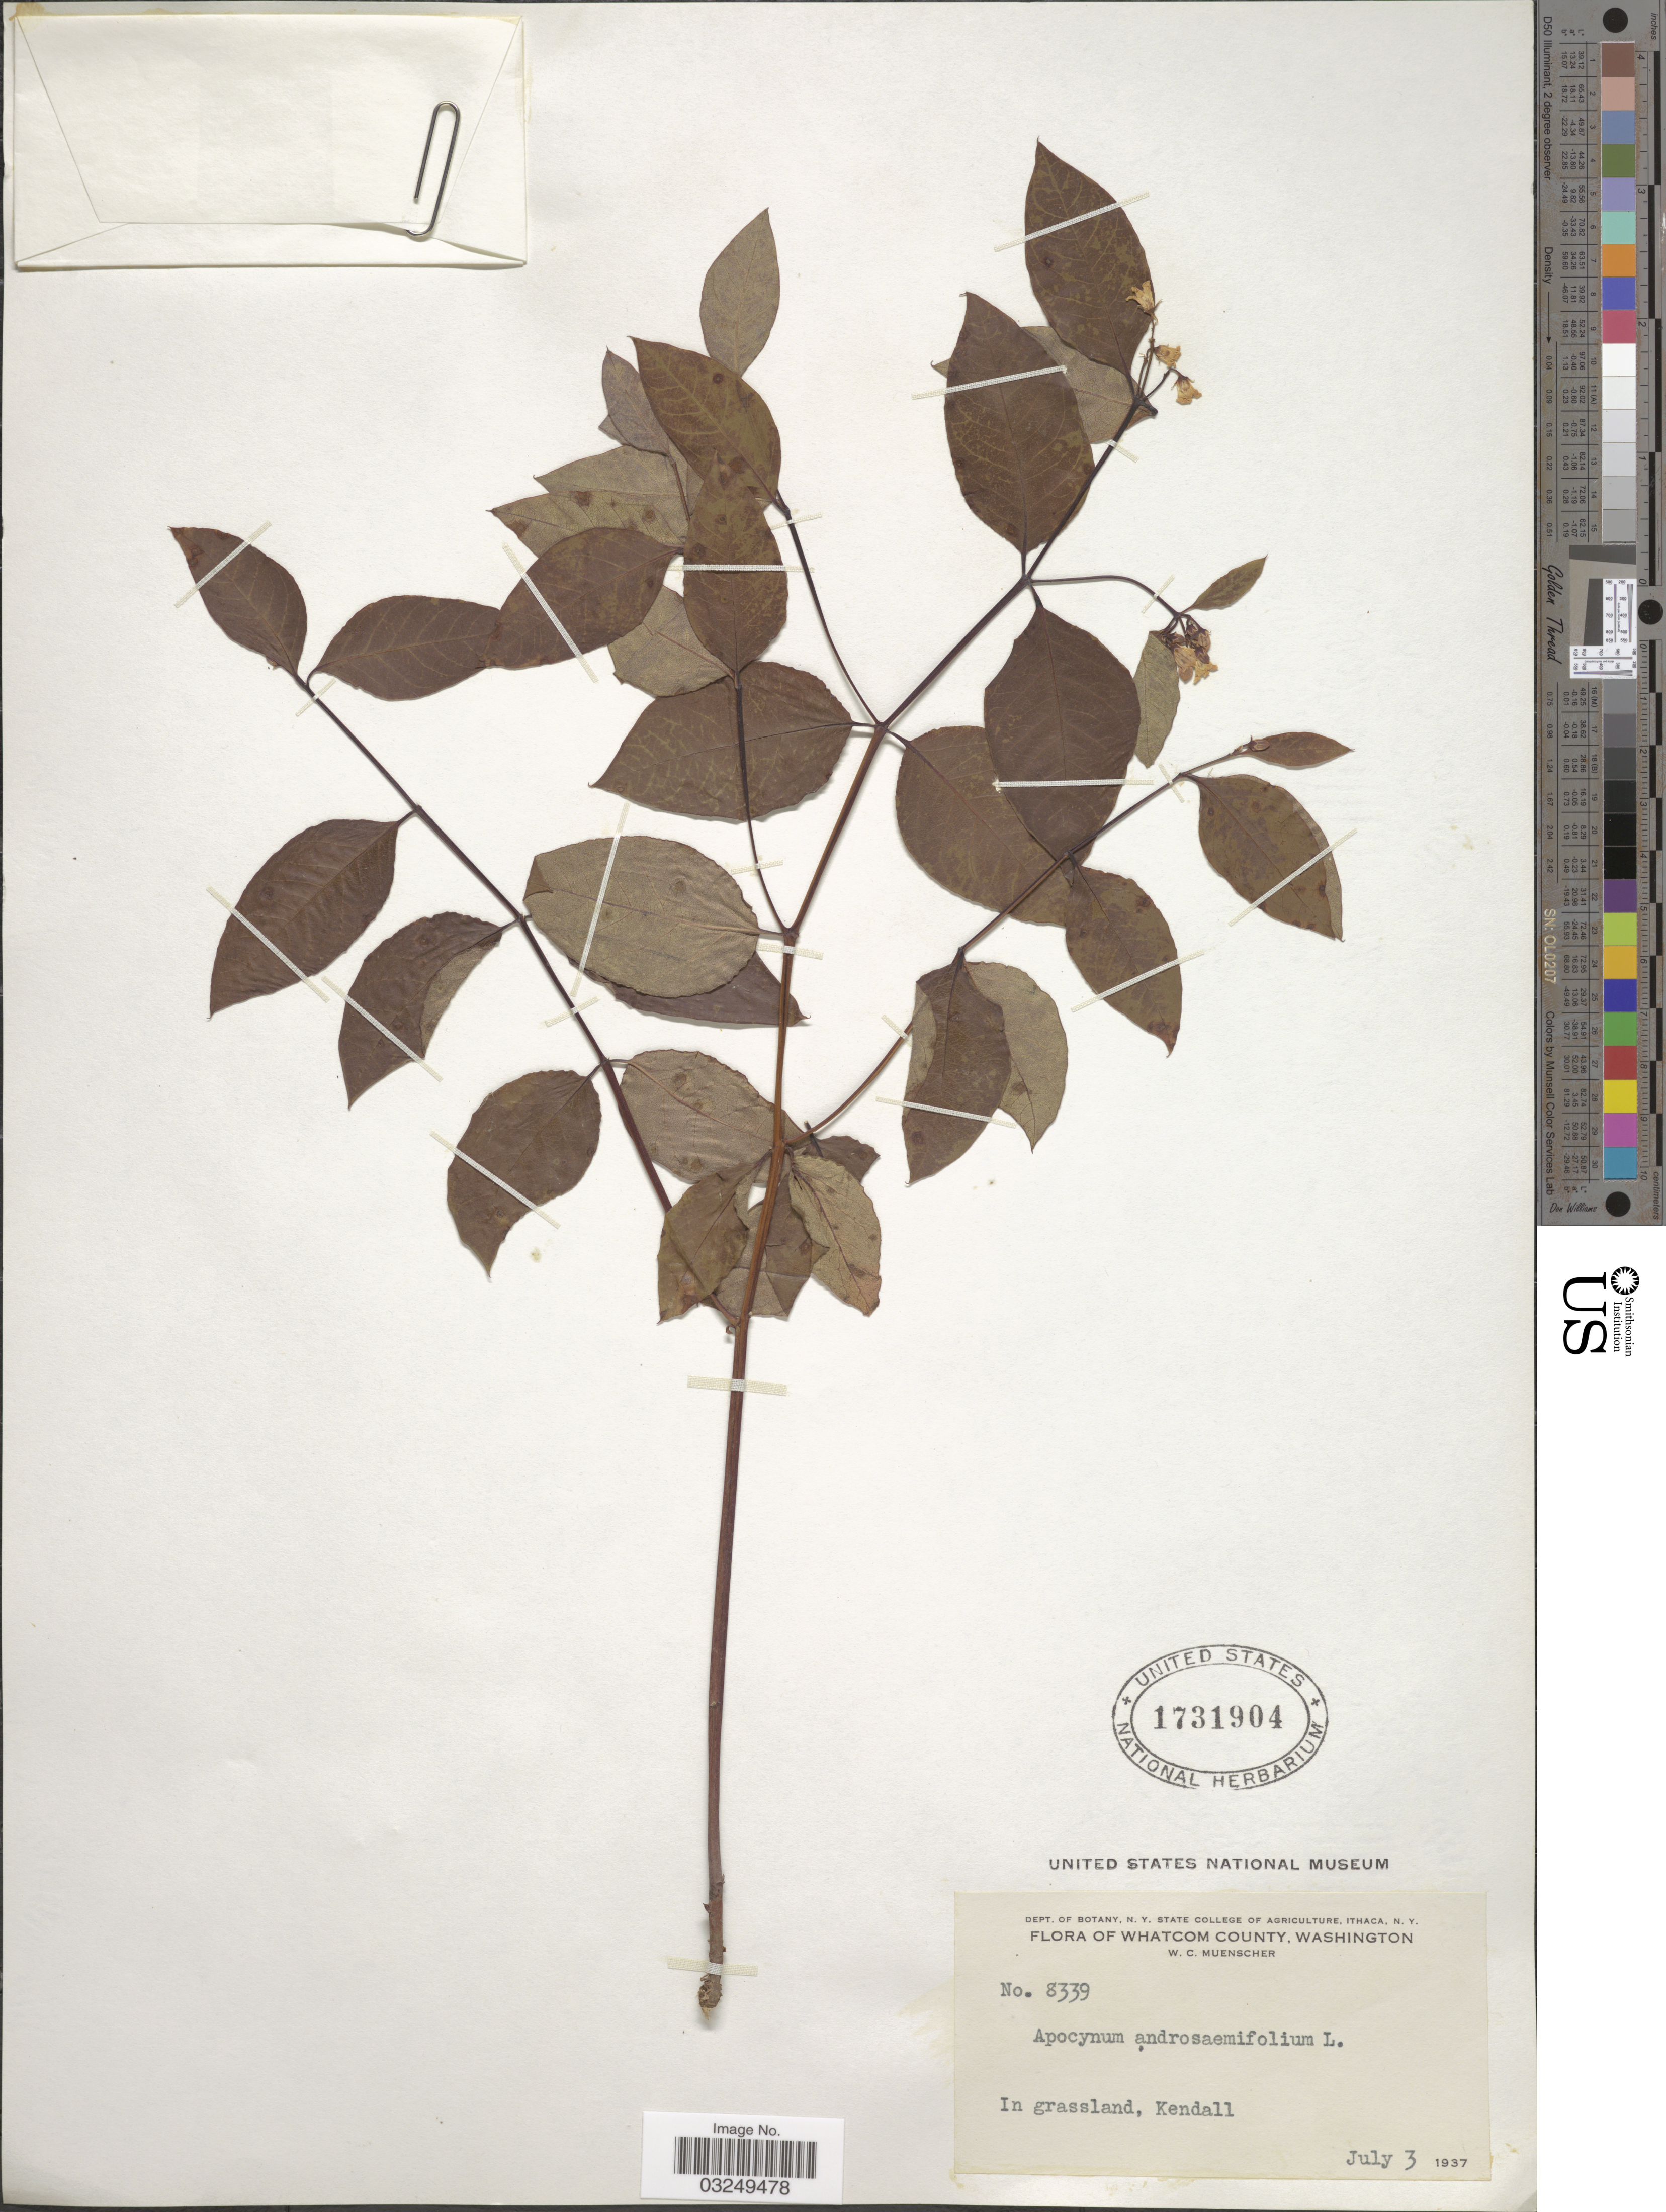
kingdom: Plantae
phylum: Tracheophyta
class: Magnoliopsida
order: Gentianales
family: Apocynaceae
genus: Apocynum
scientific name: Apocynum androsaemifolium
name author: L.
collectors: W. Muenscher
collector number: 8339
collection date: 1937-07-03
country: United States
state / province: Washington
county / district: Whatcom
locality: Whatcom County. Kendall.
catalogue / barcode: US 1731904